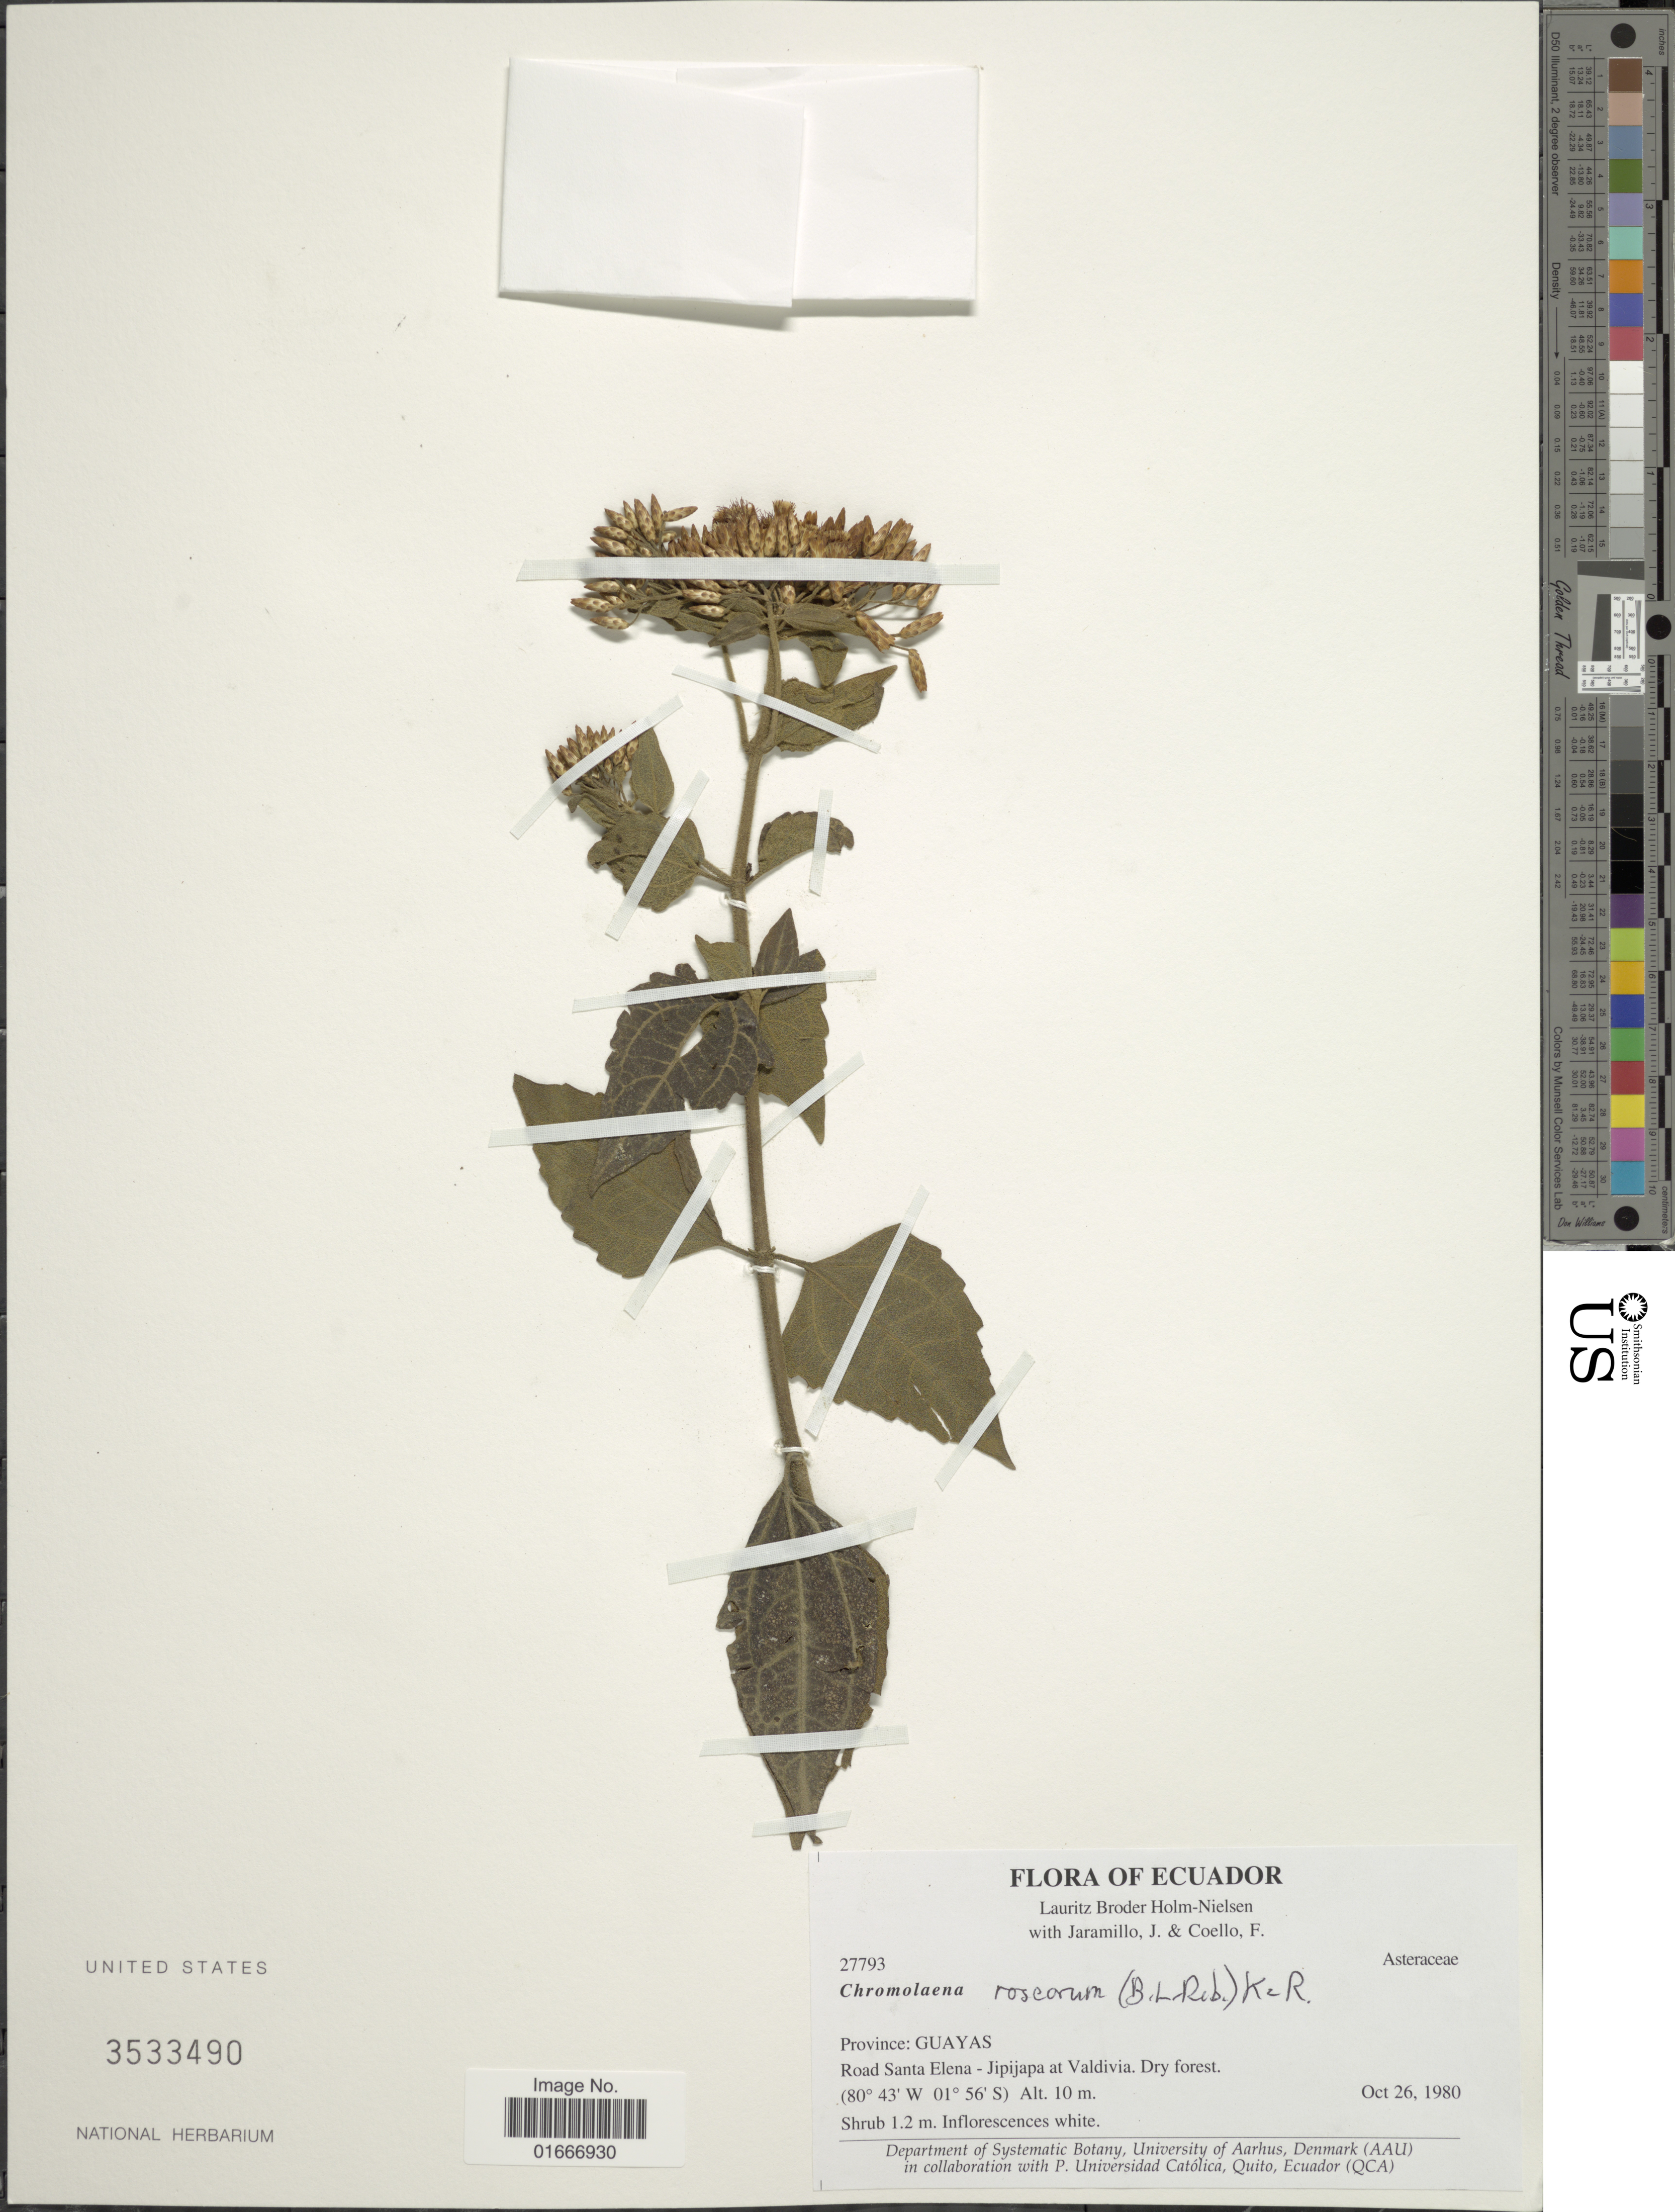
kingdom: Plantae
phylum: Tracheophyta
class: Magnoliopsida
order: Asterales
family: Asteraceae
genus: Chromolaena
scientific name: Chromolaena roseorum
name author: (B.L. Rob.) R.M. King & H. Rob.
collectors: L. B. Holm-Nielsen, J. Jaramillo & F. Coello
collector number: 27793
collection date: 1980-10-26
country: Ecuador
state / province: Guayas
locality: Ecuador. Province: Guayas. Road Santa Elena-jipijapa at Valdivia.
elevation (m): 10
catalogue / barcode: US 3533490